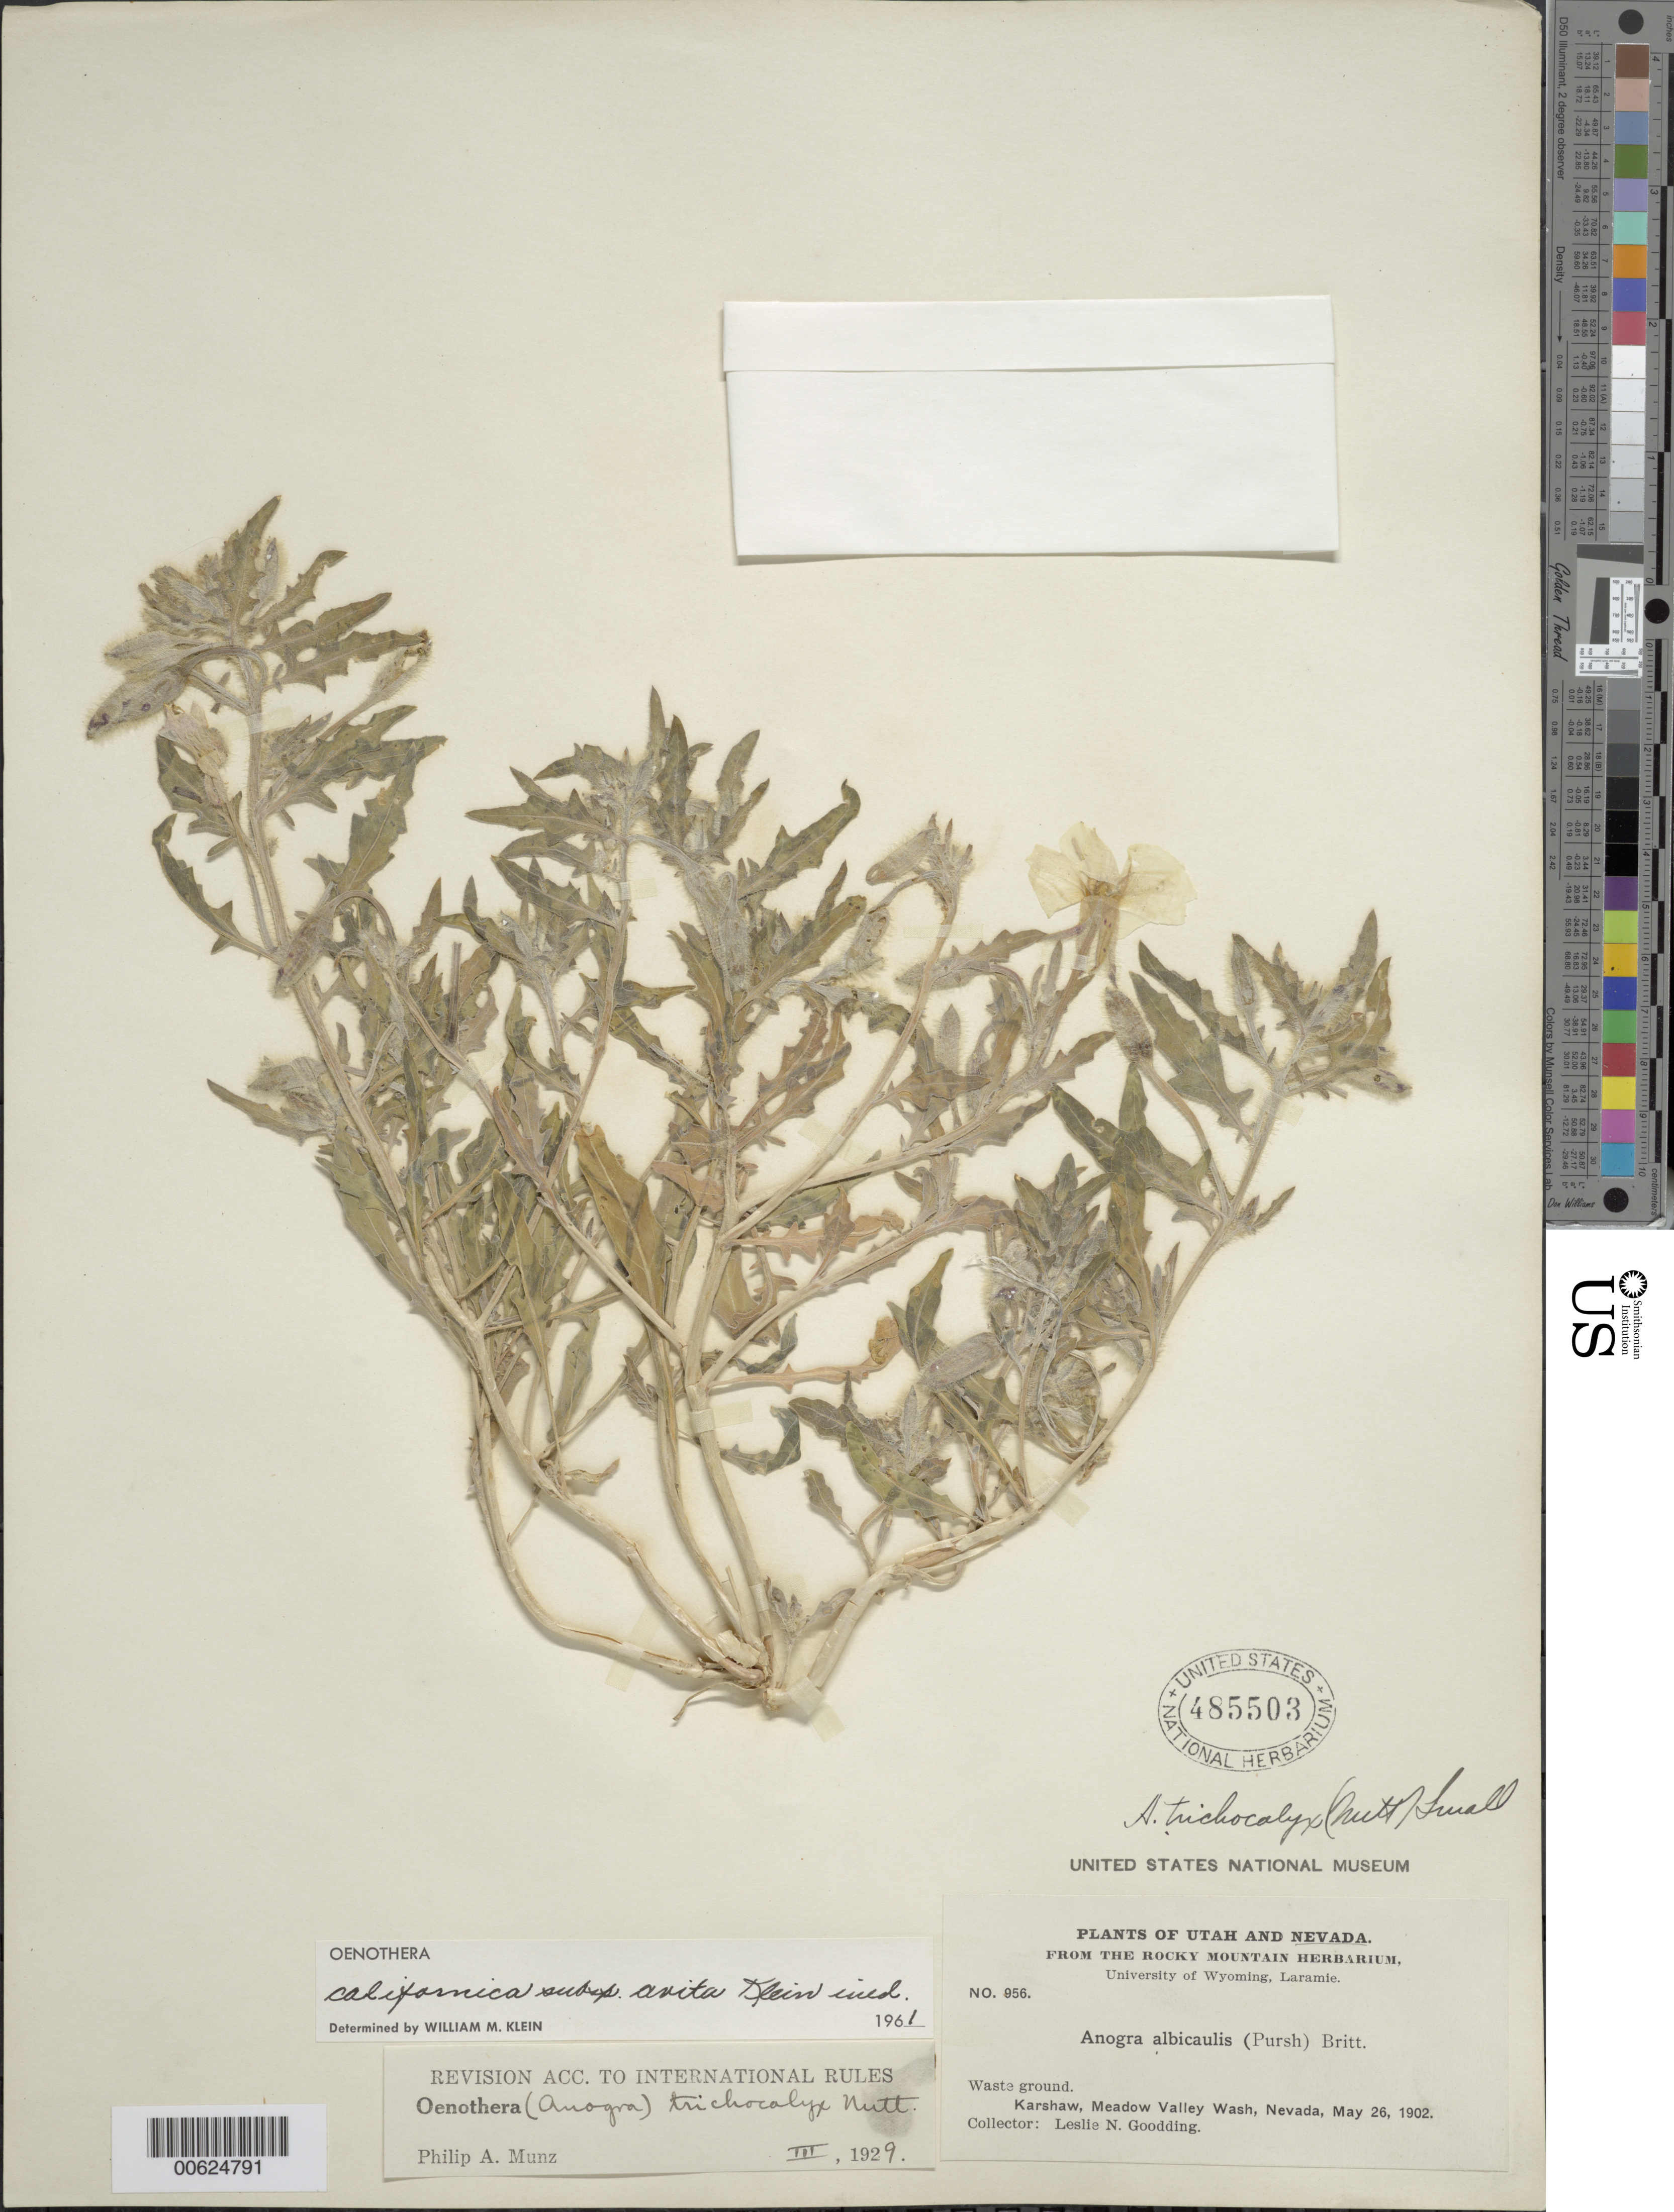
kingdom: Plantae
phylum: Tracheophyta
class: Magnoliopsida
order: Myrtales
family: Onagraceae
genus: Oenothera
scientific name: Oenothera avita subsp. avita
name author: (W.M. Klein) W.M. Klein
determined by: Wagner, W. L., (BOT), Smithsonian Institution - National Museum of Natural History (UNITED STATES)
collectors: L. N. Goodding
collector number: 956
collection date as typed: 26 May 1902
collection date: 1902-05-26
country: United States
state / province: Nevada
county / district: Clark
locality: Karshaw, Meadow Valley Wash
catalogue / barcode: US 485503